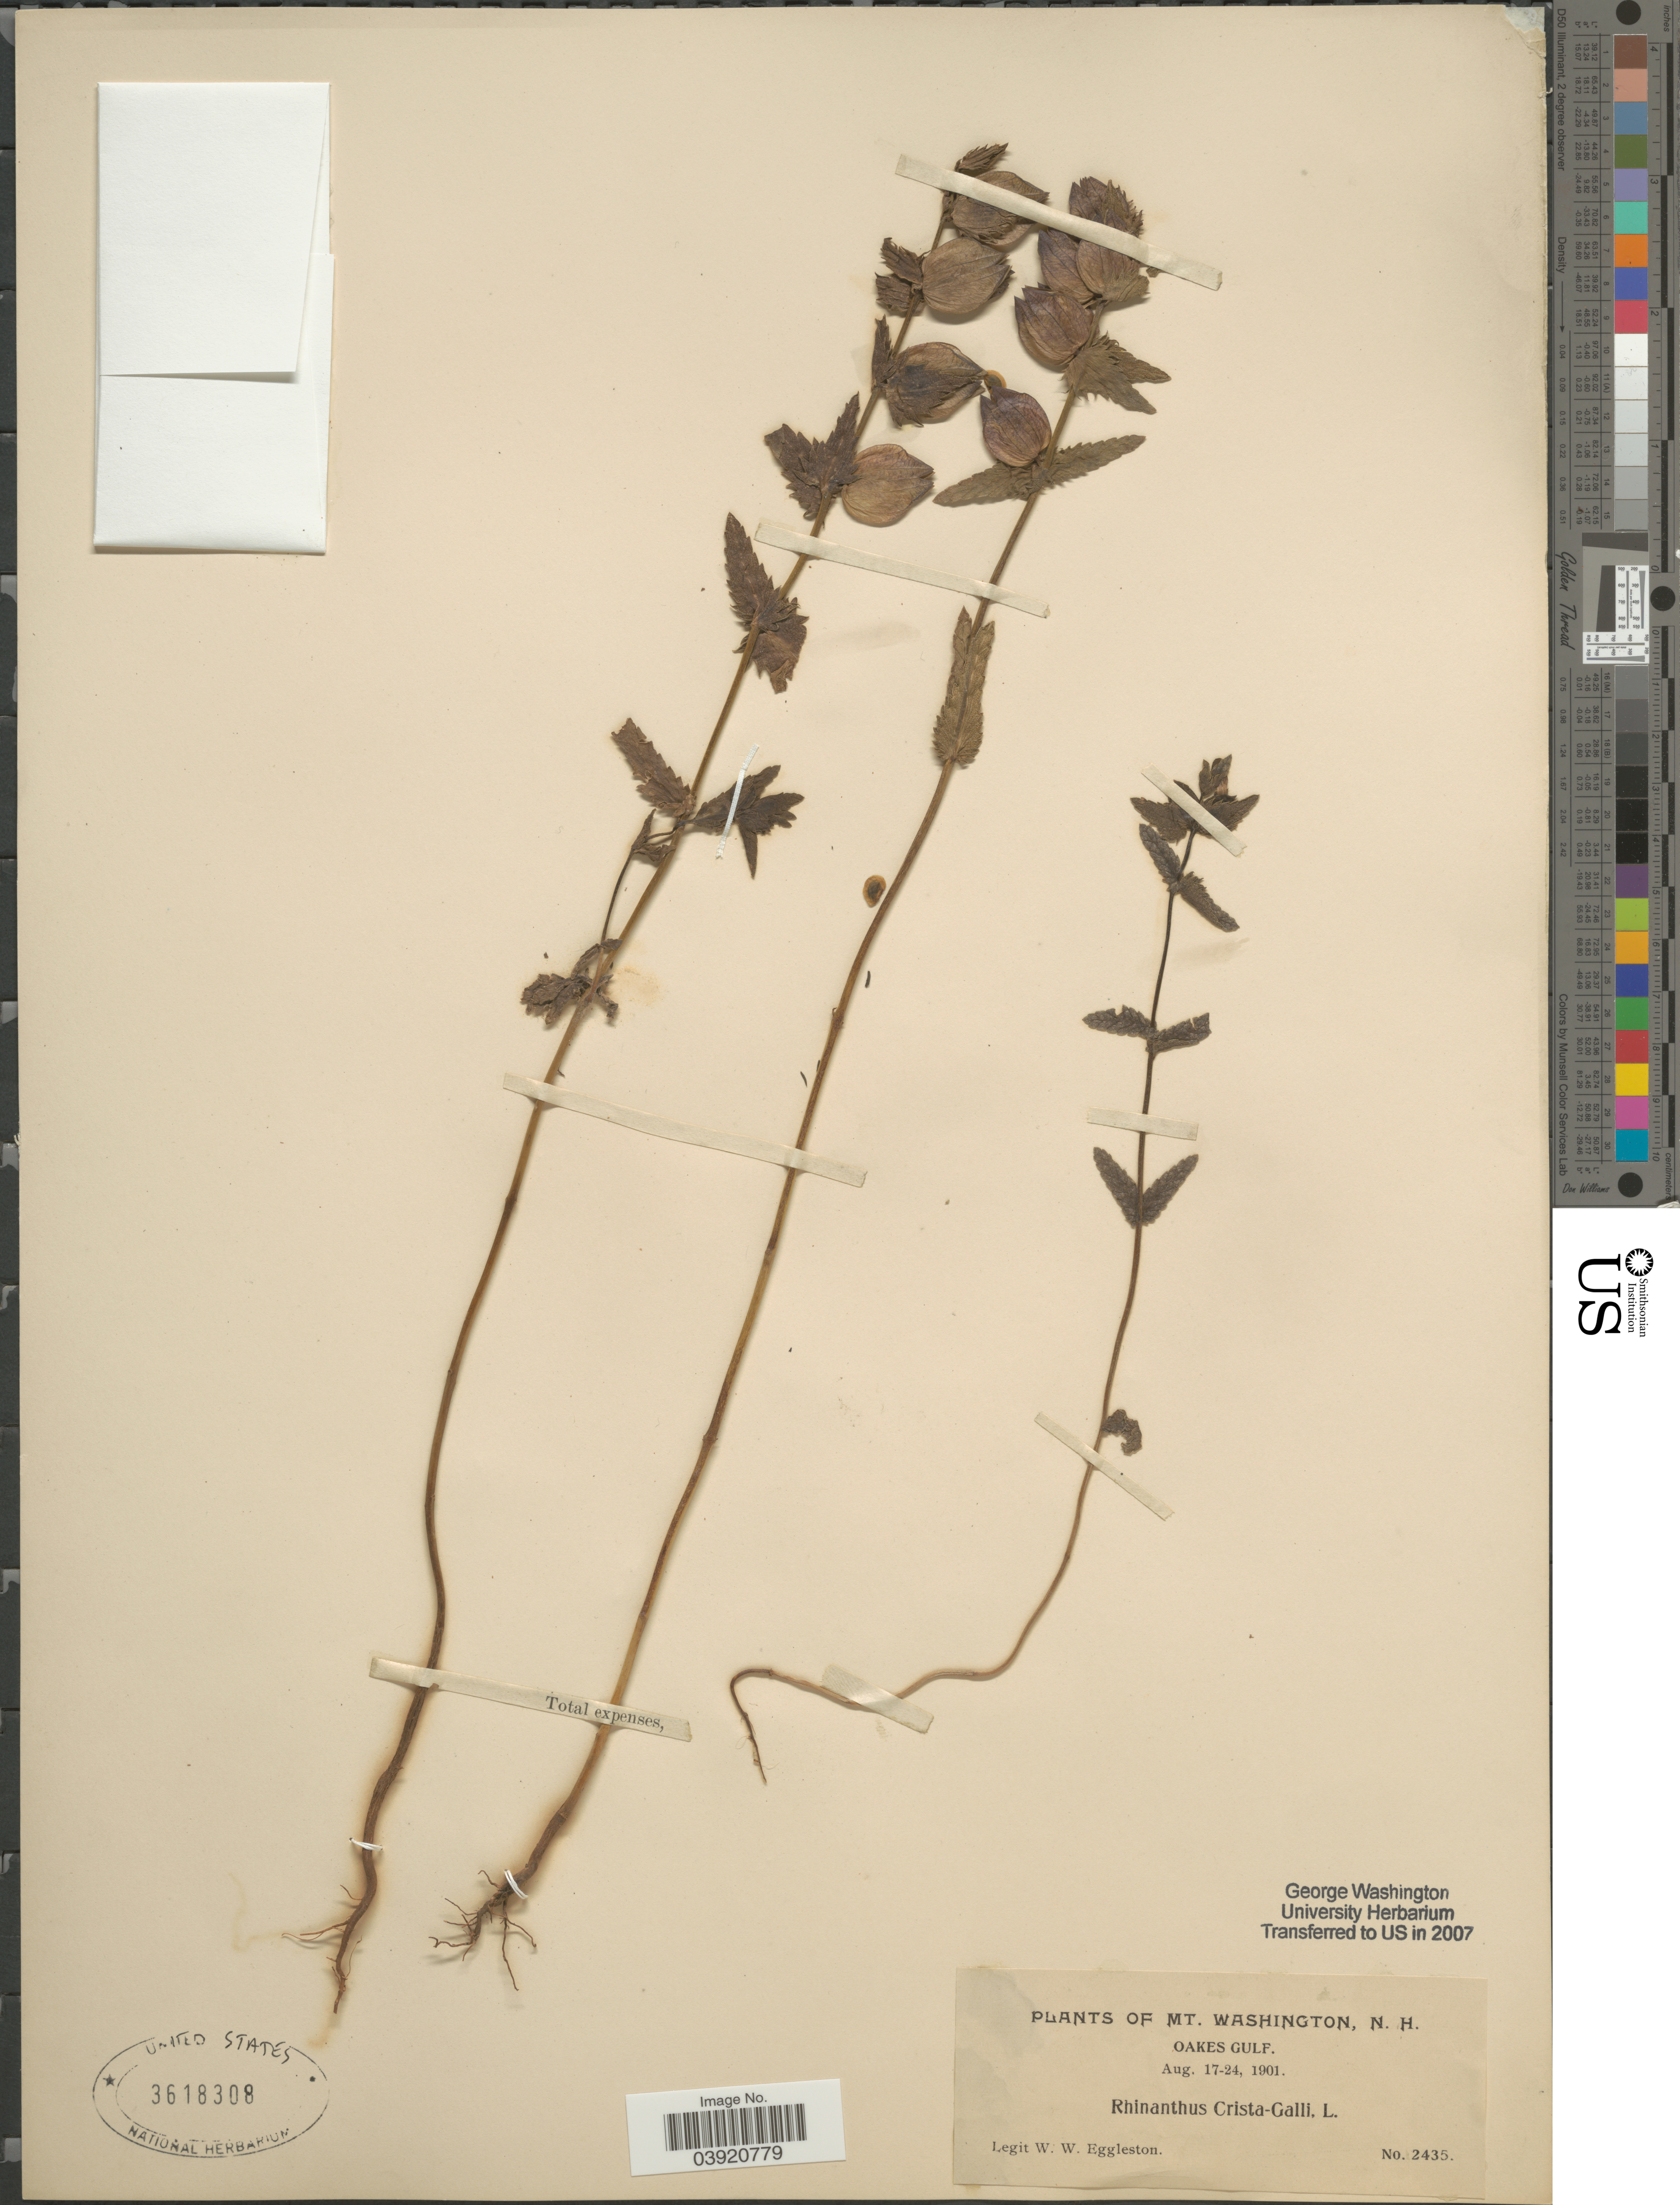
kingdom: Plantae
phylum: Tracheophyta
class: Magnoliopsida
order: Lamiales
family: Orobanchaceae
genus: Rhinanthus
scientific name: Rhinanthus crista-galli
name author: L.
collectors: W. W. Eggleston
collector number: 2435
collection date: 1901-08-17/1901-08-24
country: United States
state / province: New Hampshire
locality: Mt. Washington, N. H. Oakes Gulf.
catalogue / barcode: US 3618308